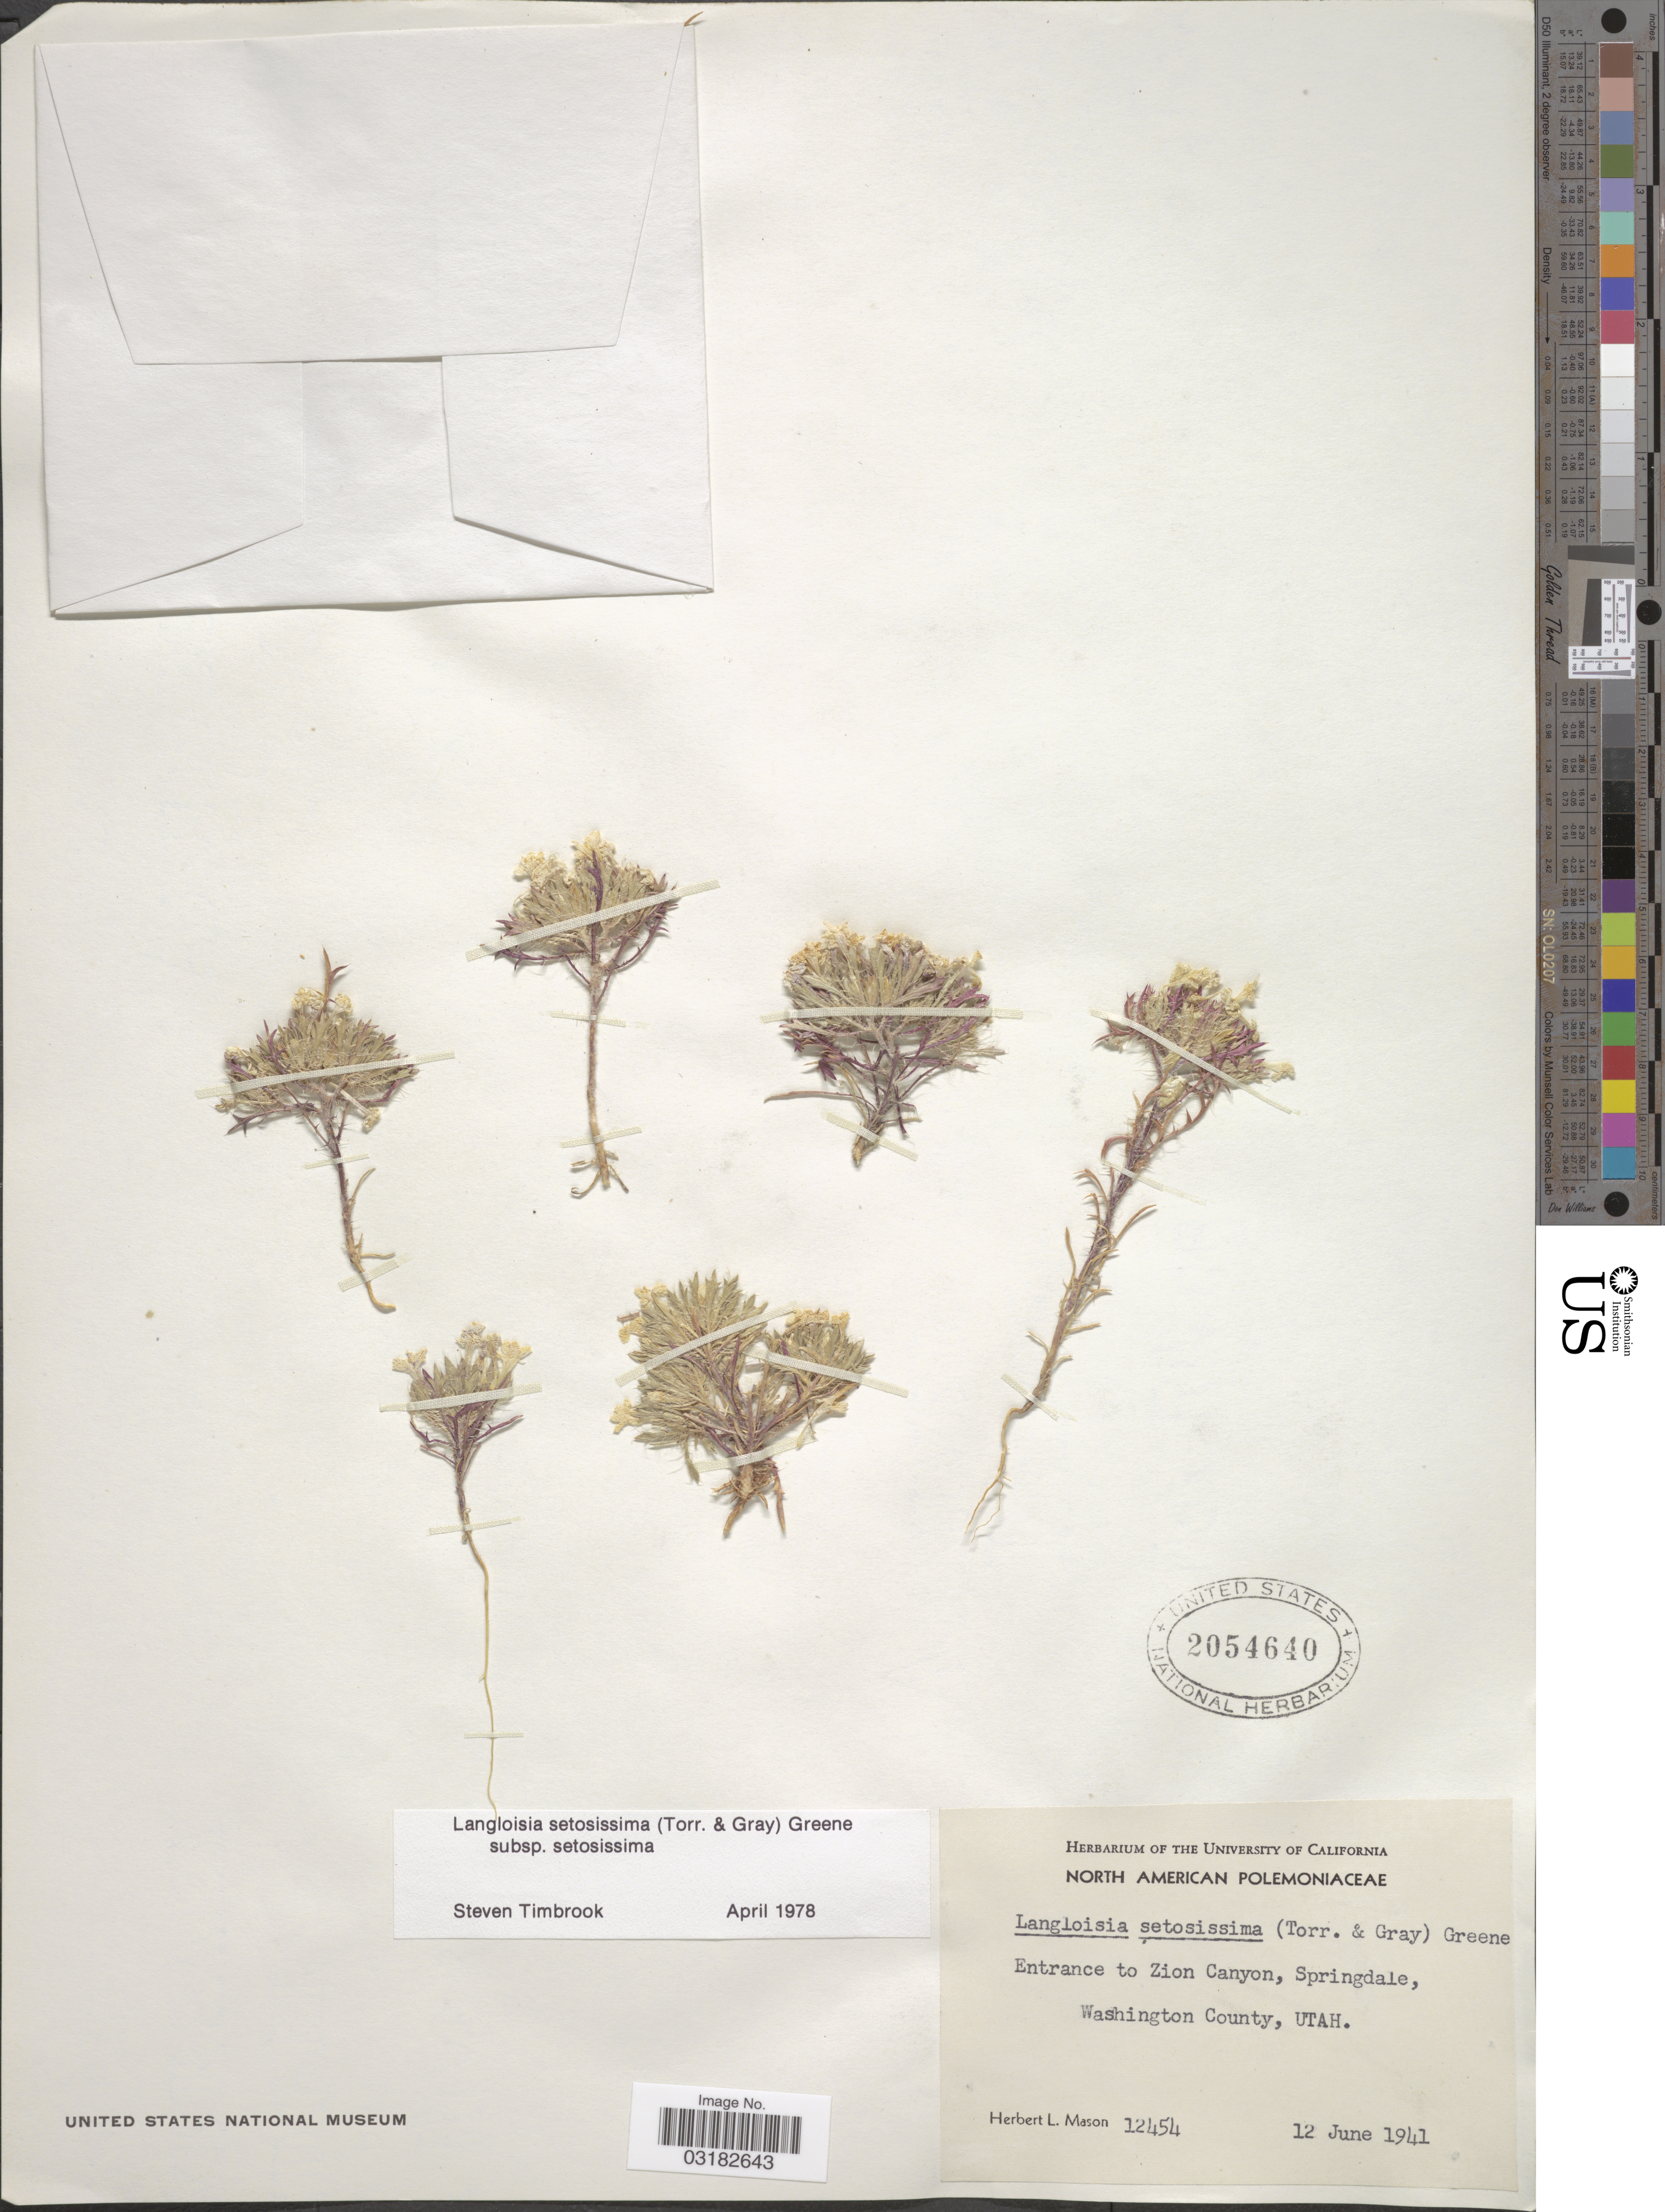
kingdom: Plantae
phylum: Tracheophyta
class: Magnoliopsida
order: Ericales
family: Polemoniaceae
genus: Langloisia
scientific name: Langloisia setosissima subsp. setosissima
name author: (Torr. & A. Gray) Greene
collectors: H. L. Mason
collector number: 12454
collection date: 1941-06-12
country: United States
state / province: Utah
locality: Entrance to Zion Canyon, Springdale, Washington County.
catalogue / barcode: US 2054640